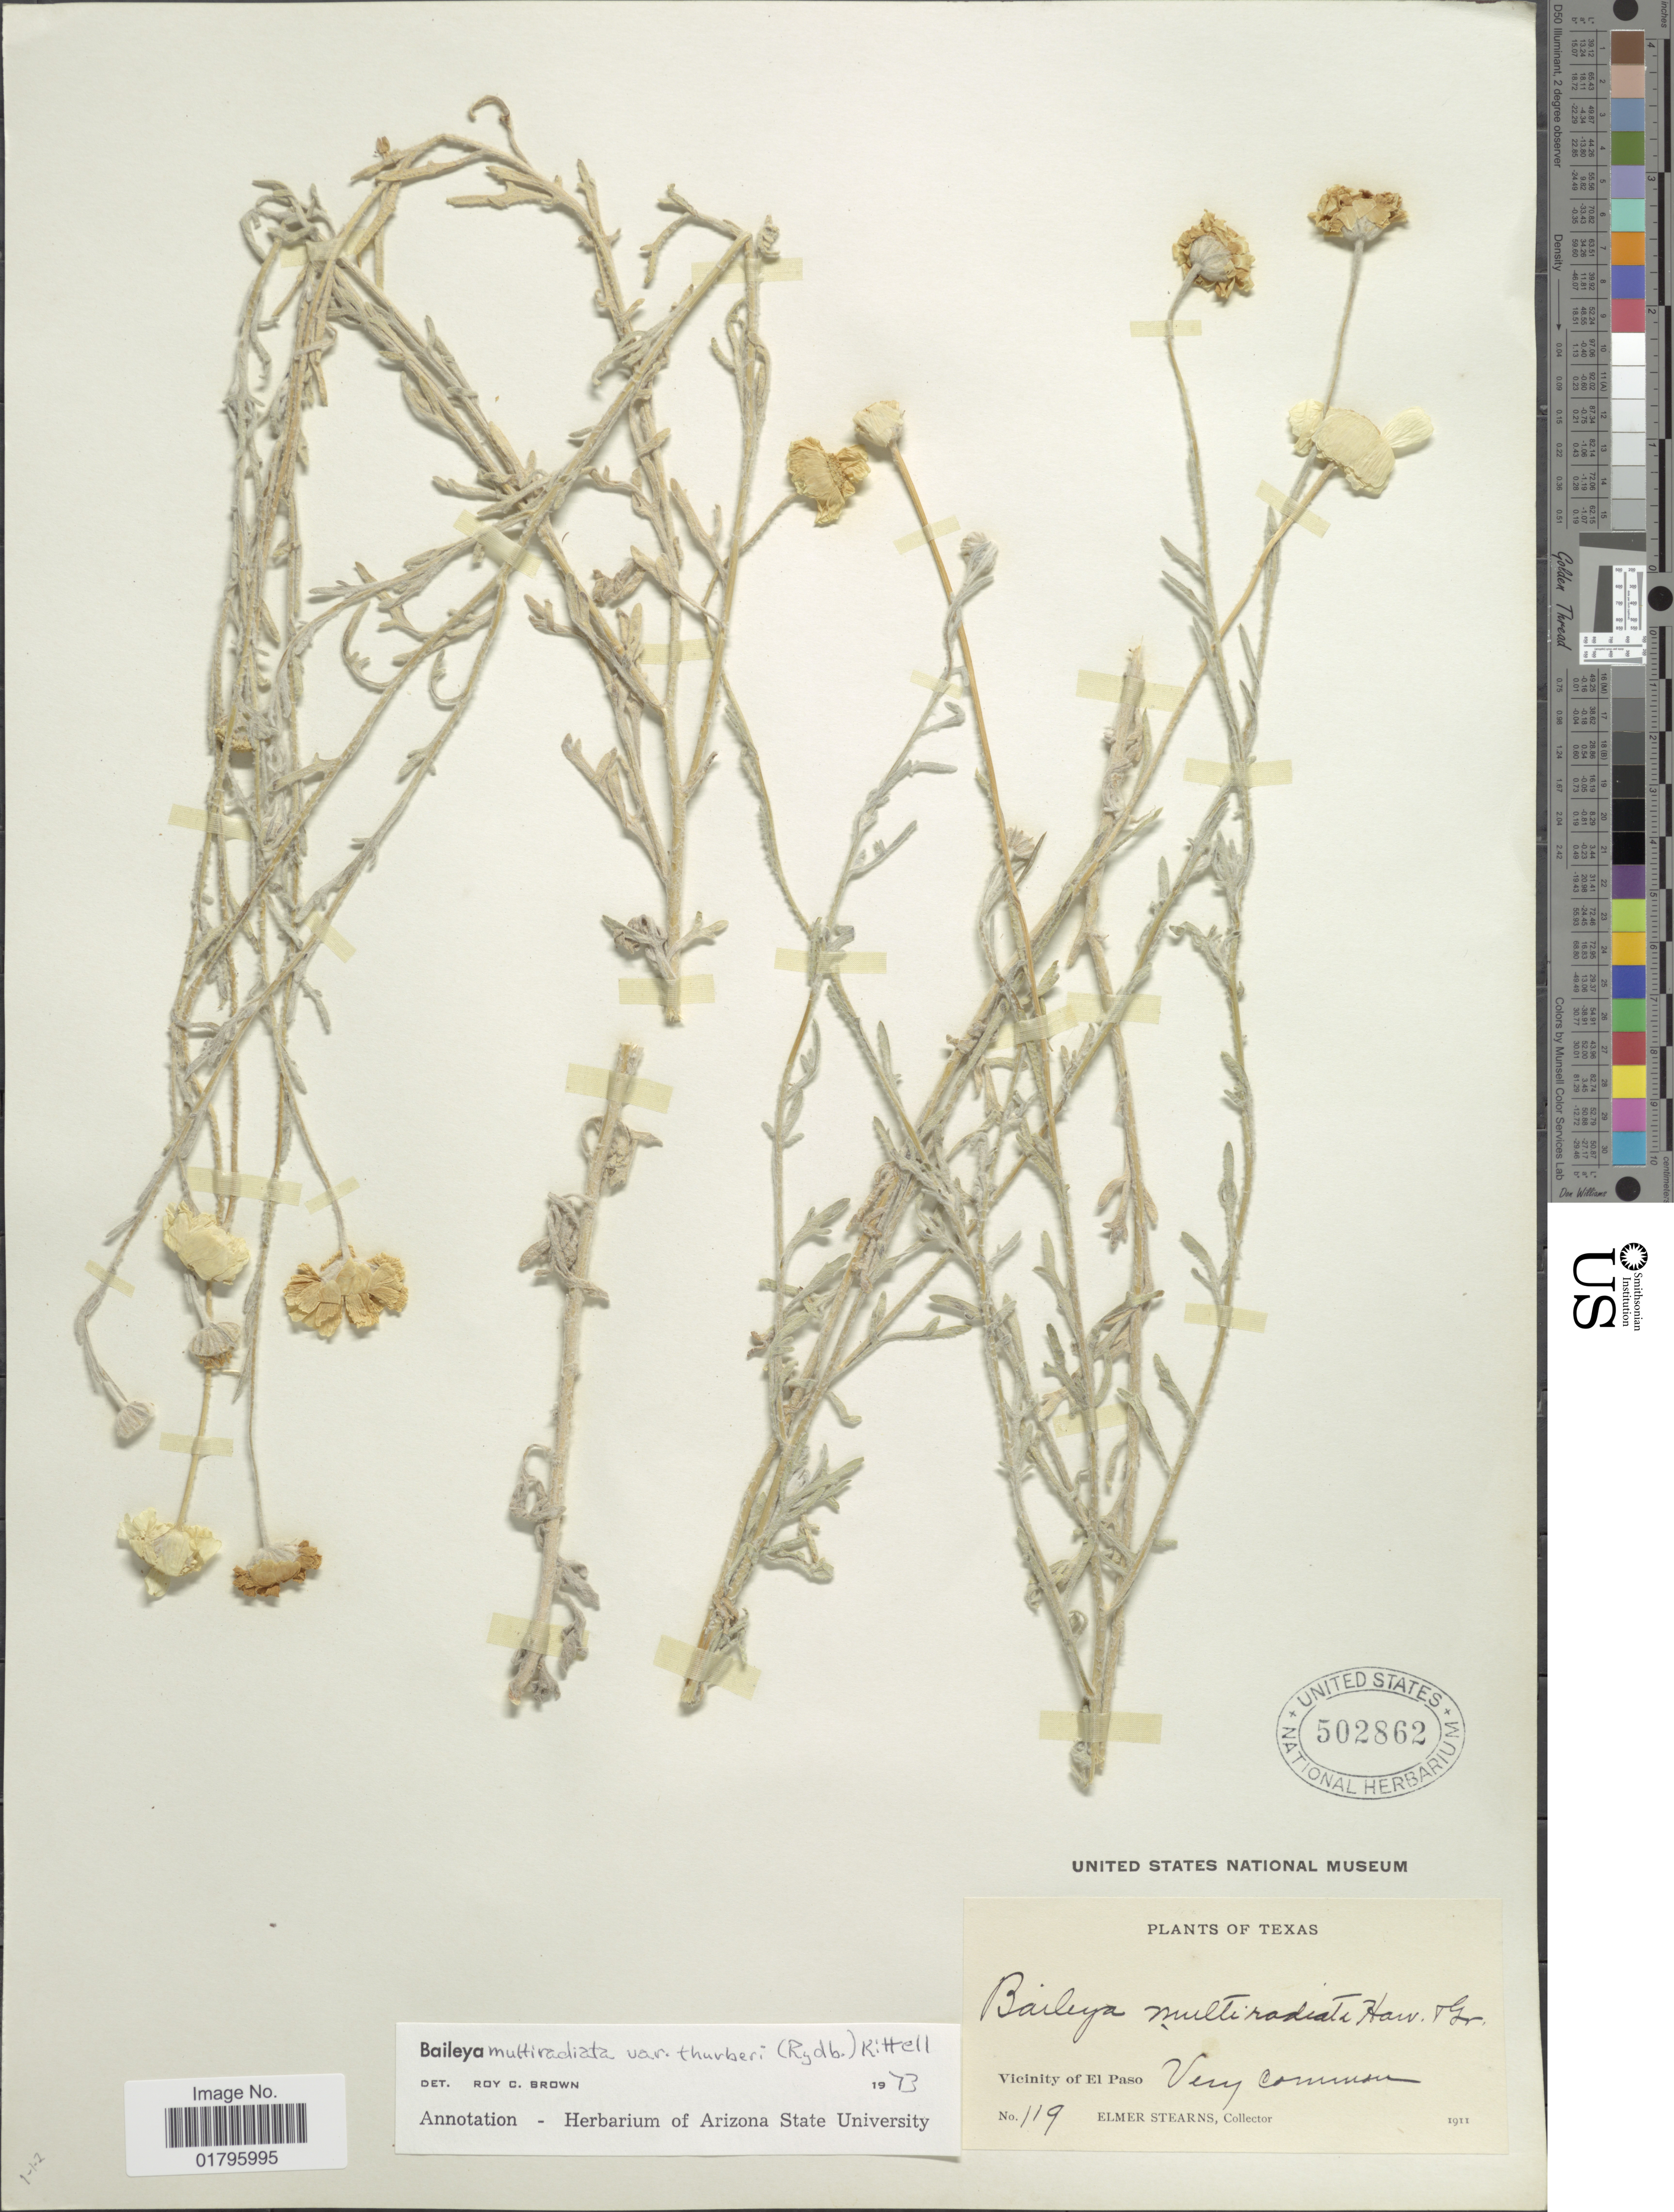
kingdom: Plantae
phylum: Tracheophyta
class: Magnoliopsida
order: Asterales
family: Asteraceae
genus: Baileya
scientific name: Baileya multiradiata var. thurberi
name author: (Rydb.) Kittell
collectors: E. Stearns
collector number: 119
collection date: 1911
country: United States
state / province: Texas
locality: Texas, Vicinity of El Paso.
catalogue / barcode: US 502862